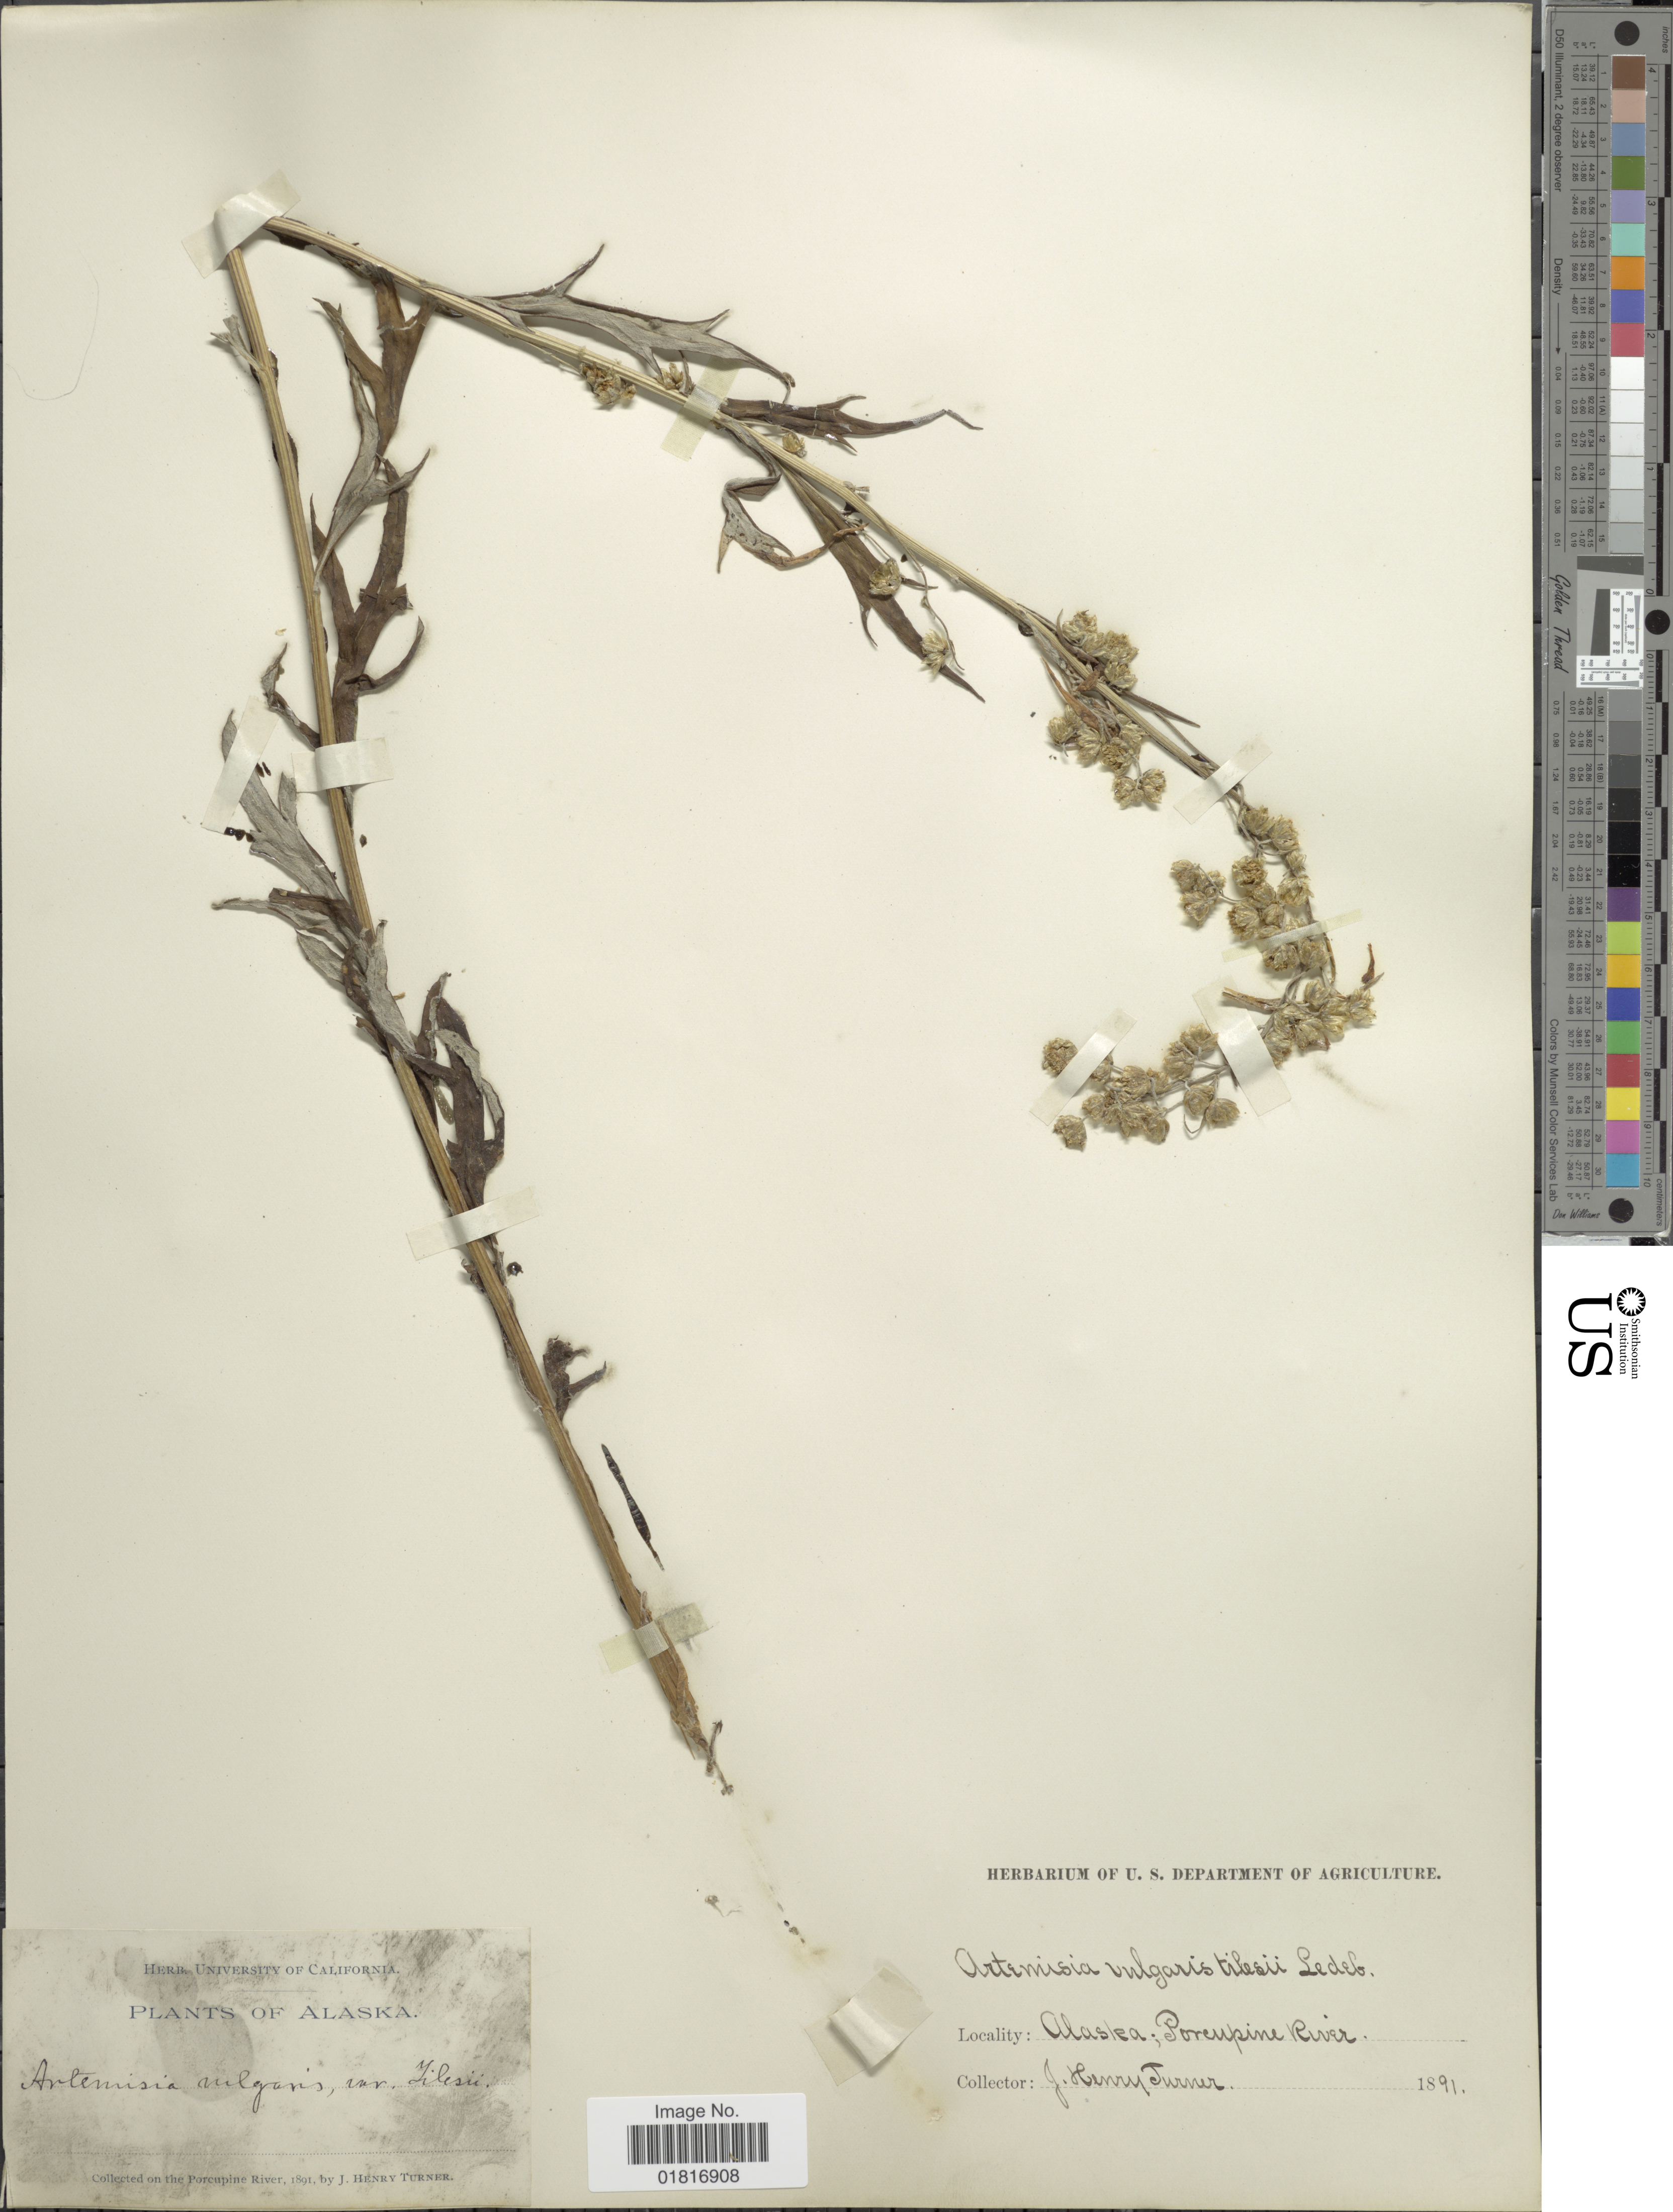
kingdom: Plantae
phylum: Tracheophyta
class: Magnoliopsida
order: Asterales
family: Asteraceae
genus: Artemisia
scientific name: Artemisia tilesii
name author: Ledeb.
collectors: J. H. Turner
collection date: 1891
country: United States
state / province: Alaska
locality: Porenpine River